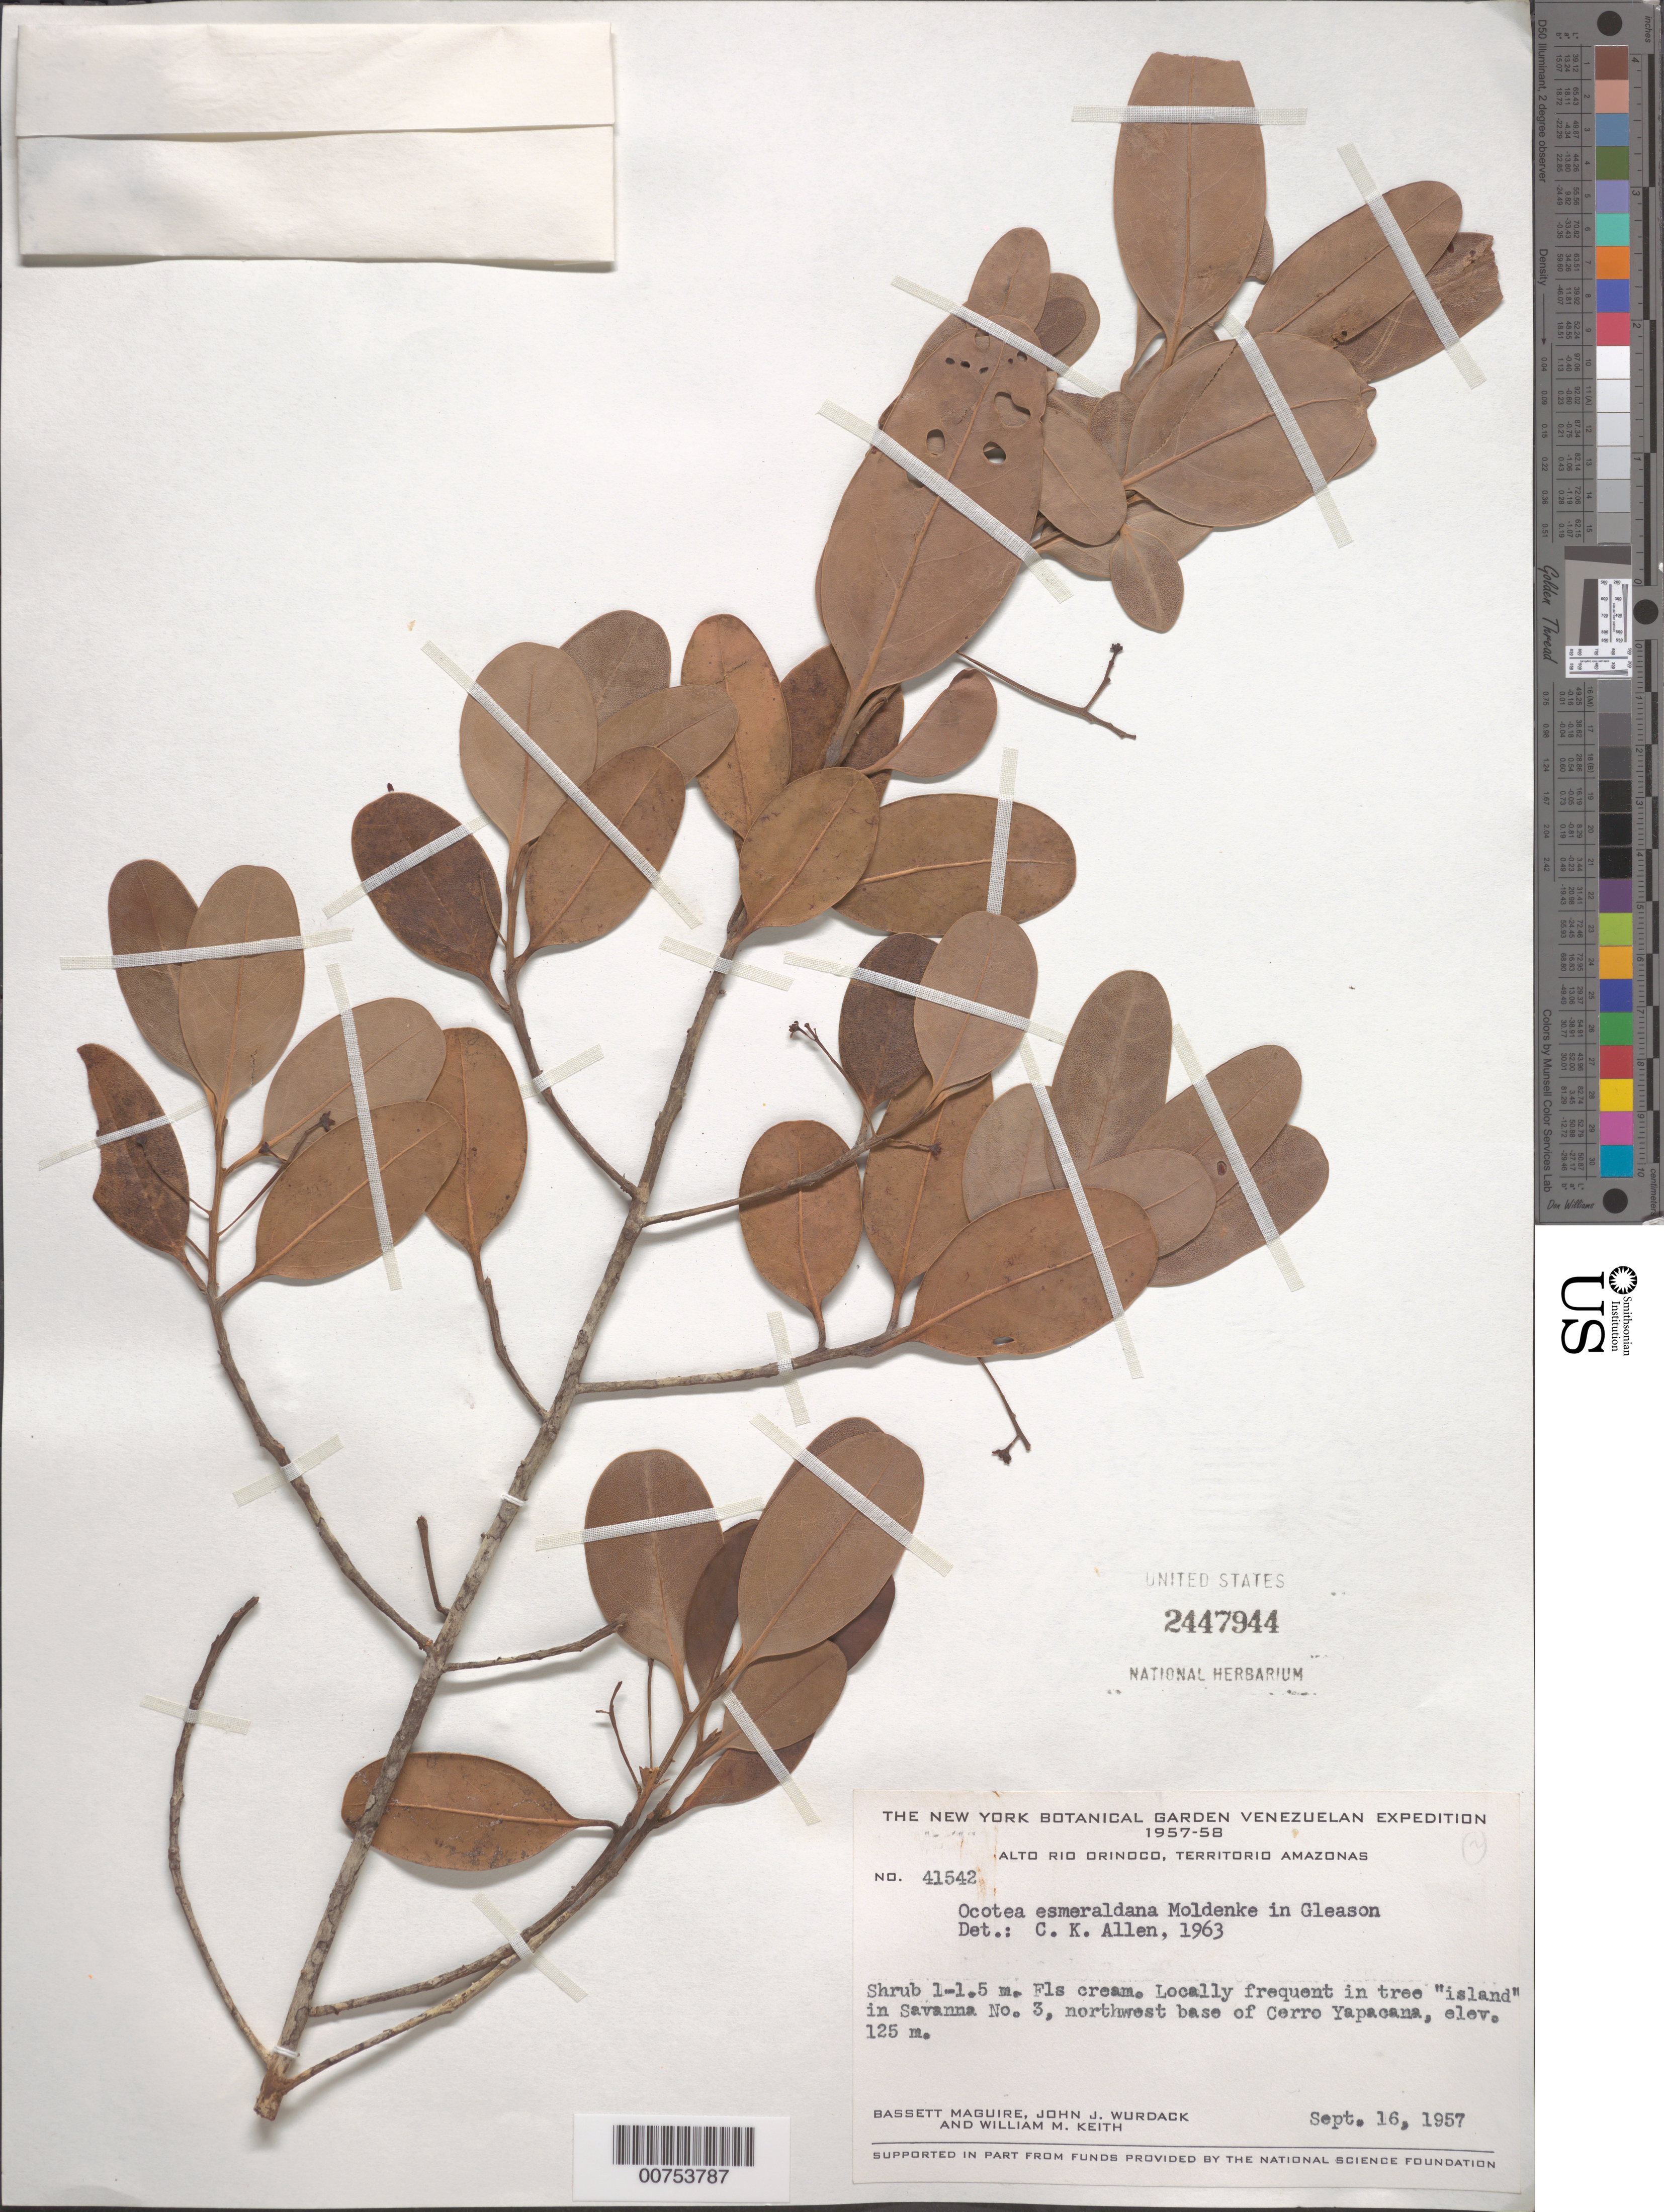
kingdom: Plantae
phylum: Tracheophyta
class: Magnoliopsida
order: Laurales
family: Lauraceae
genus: Ocotea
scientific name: Ocotea esmeraldana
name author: Moldenke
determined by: Allen, C. K.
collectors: B. Maguire, J. J. Wurdack & W. Keith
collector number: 41542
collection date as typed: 16-Sep-57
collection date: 1957-09-16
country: Venezuela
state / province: Amazonas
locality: Alto Río Orinoco, Cerro Yapacána, NW base, Savanna III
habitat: Tree "island" in savanna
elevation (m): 125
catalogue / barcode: US 2447944